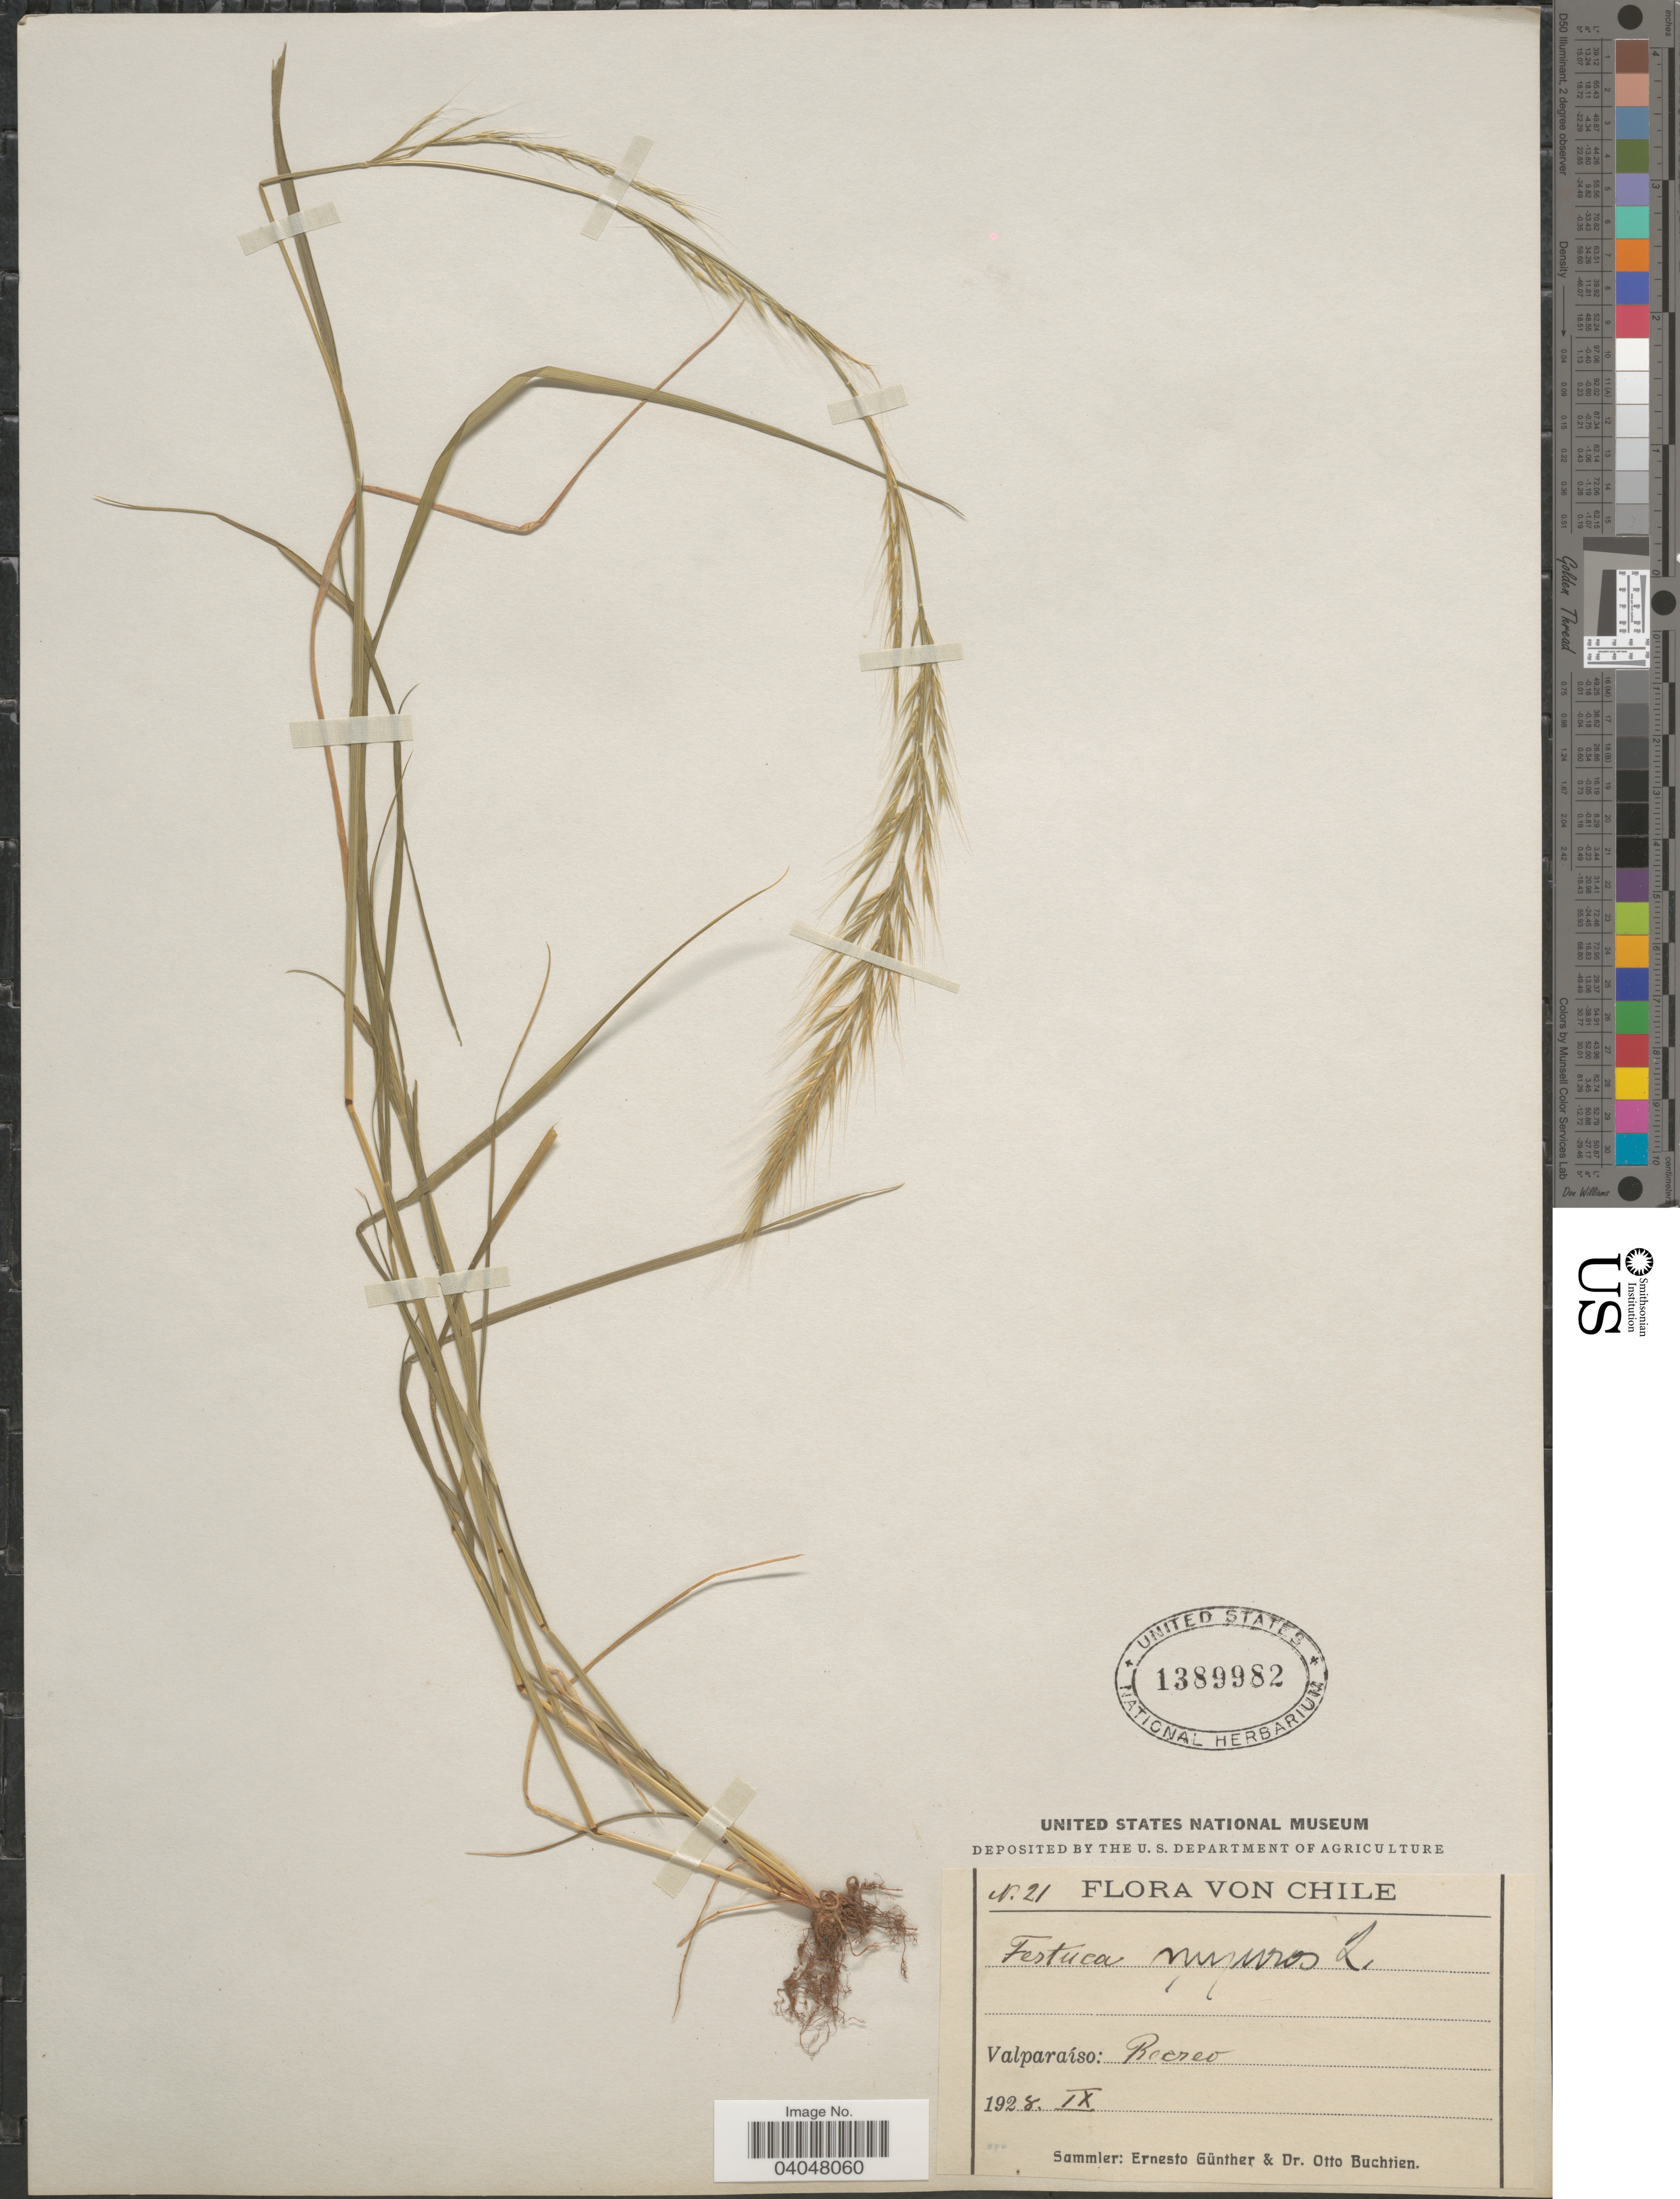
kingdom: Plantae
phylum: Tracheophyta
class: Liliopsida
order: Poales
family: Poaceae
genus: Festuca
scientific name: Festuca myuros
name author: L.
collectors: E. Gunther & O. Buchtien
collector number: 21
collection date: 1928-09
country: Chile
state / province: Valparaíso (V)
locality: Rocreo.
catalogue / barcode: US 1389982